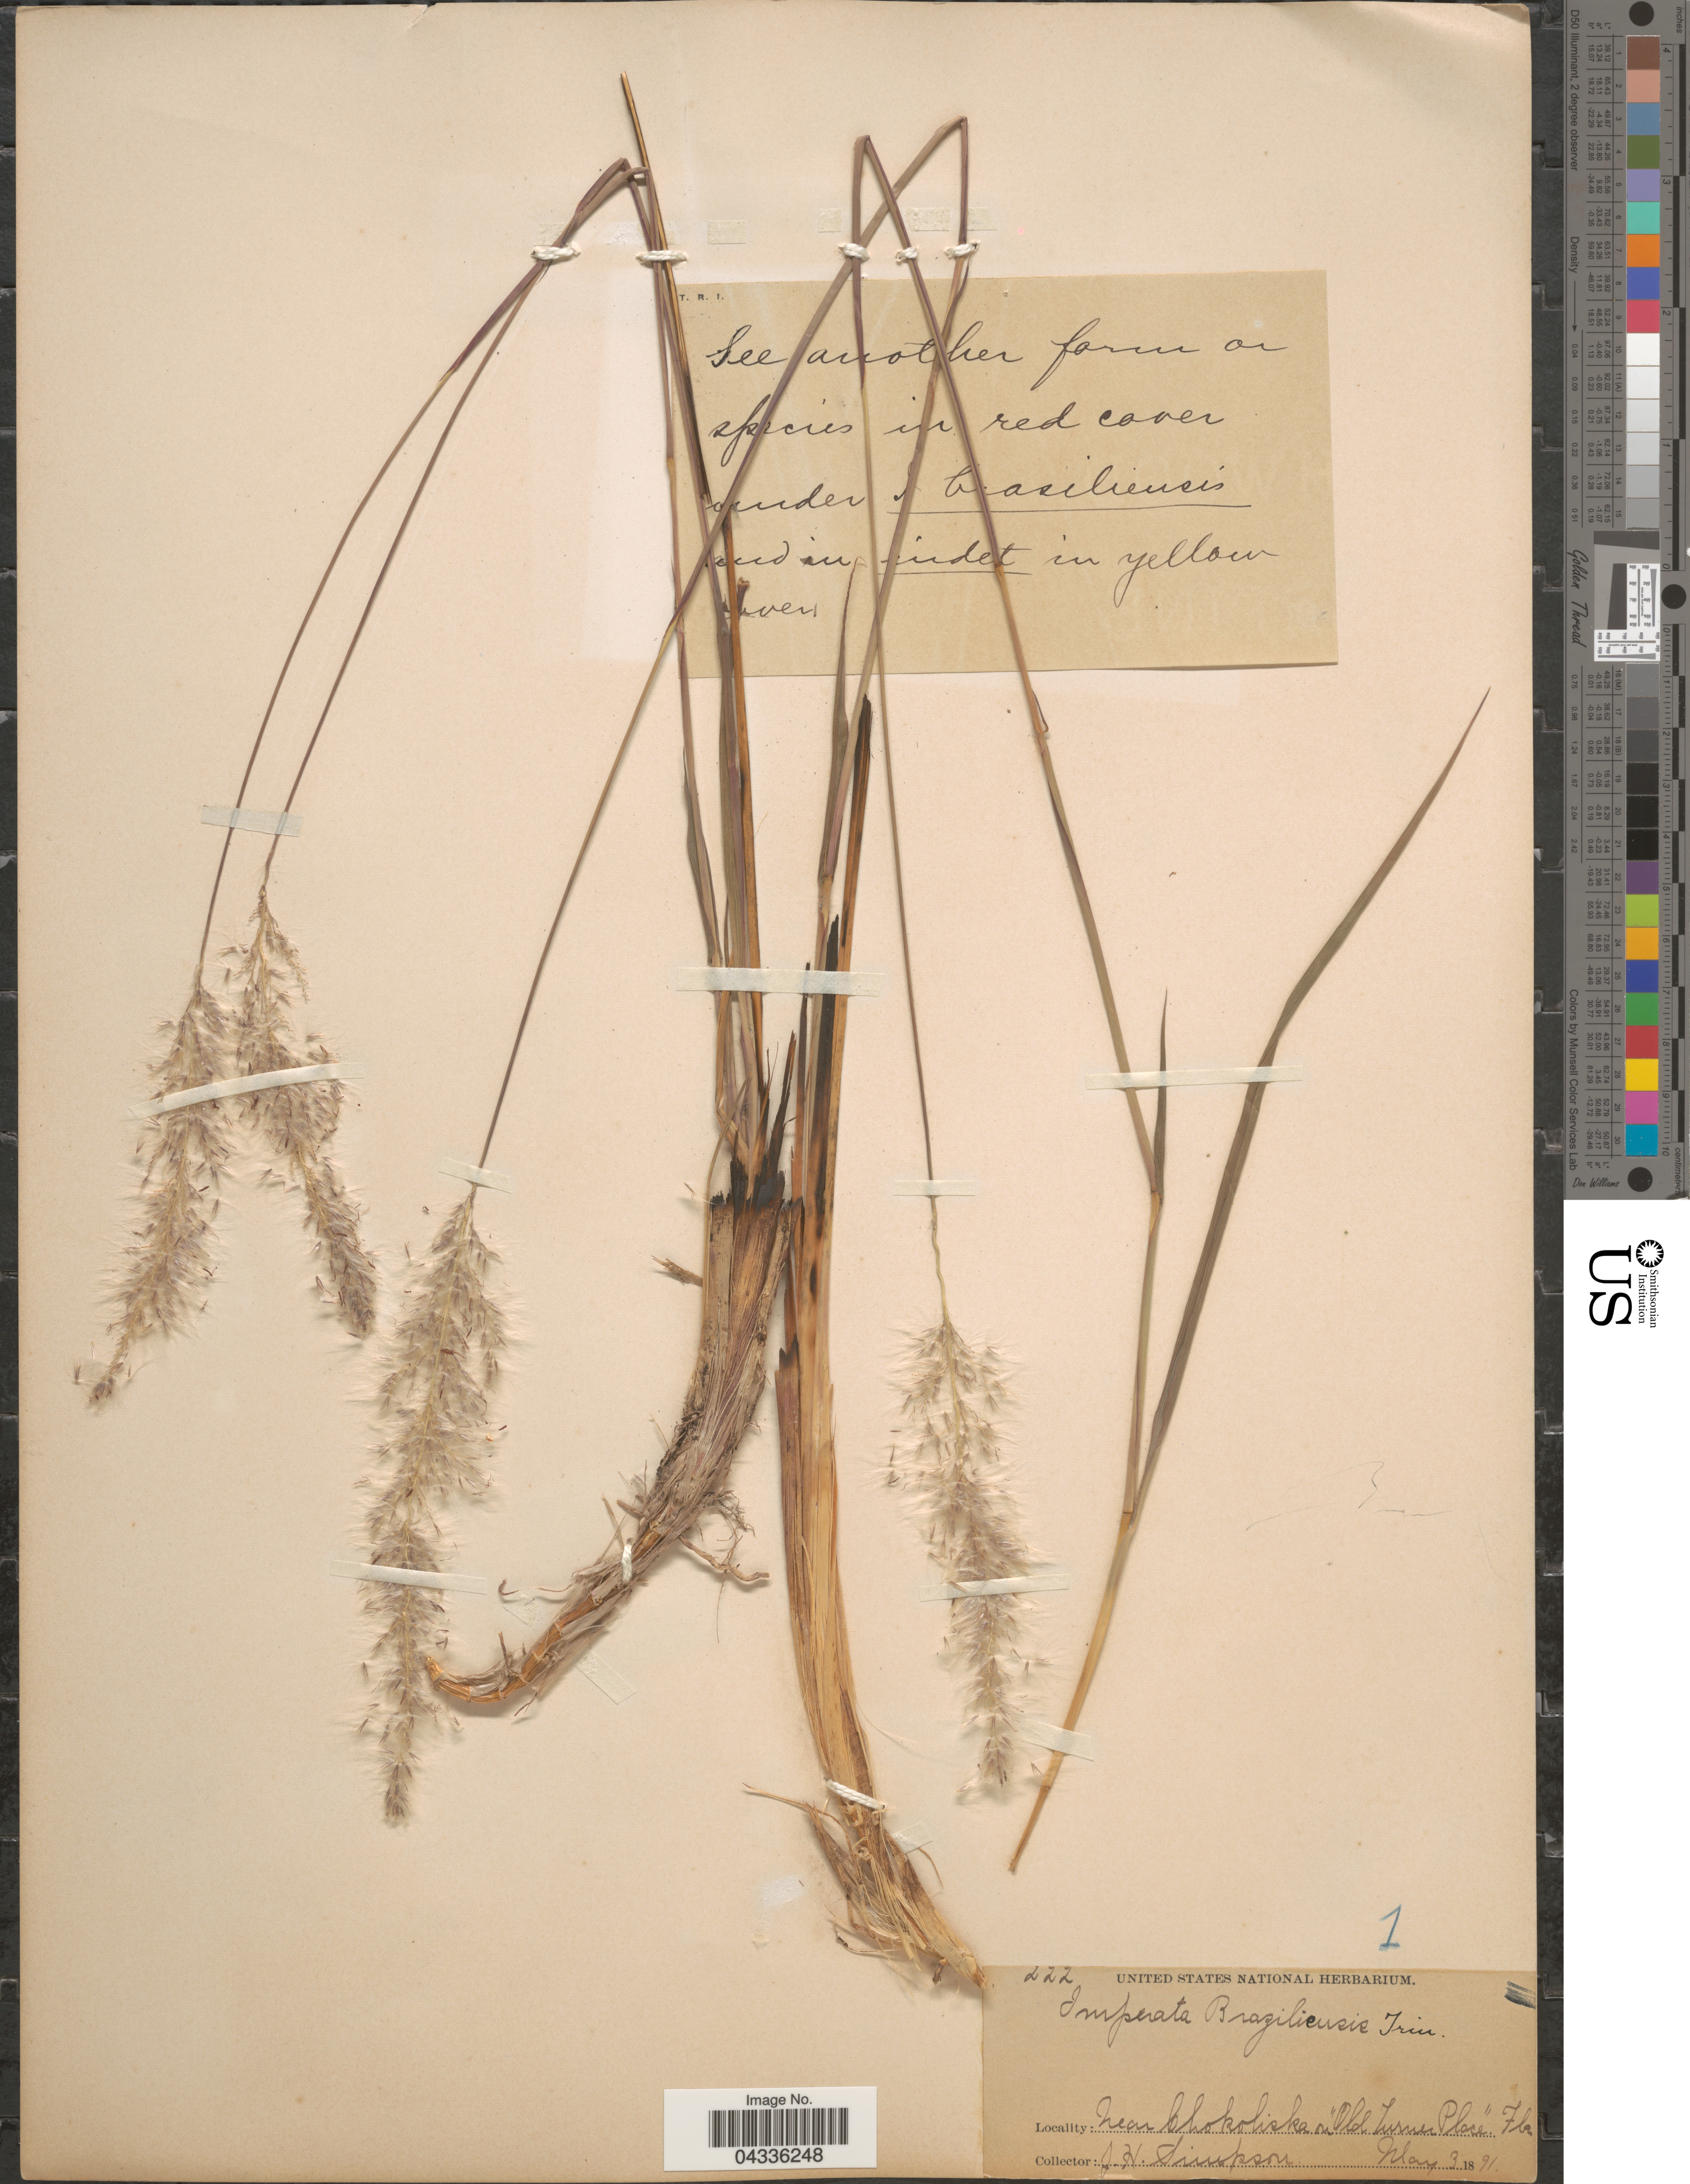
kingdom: Plantae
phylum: Tracheophyta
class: Liliopsida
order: Poales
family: Poaceae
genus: Imperata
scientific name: Imperata brasiliensis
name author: Trin.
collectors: J. H. Simpson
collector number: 222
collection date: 1891-05-03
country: United States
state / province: Florida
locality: Near Chokoliska on "Old Turner Place".